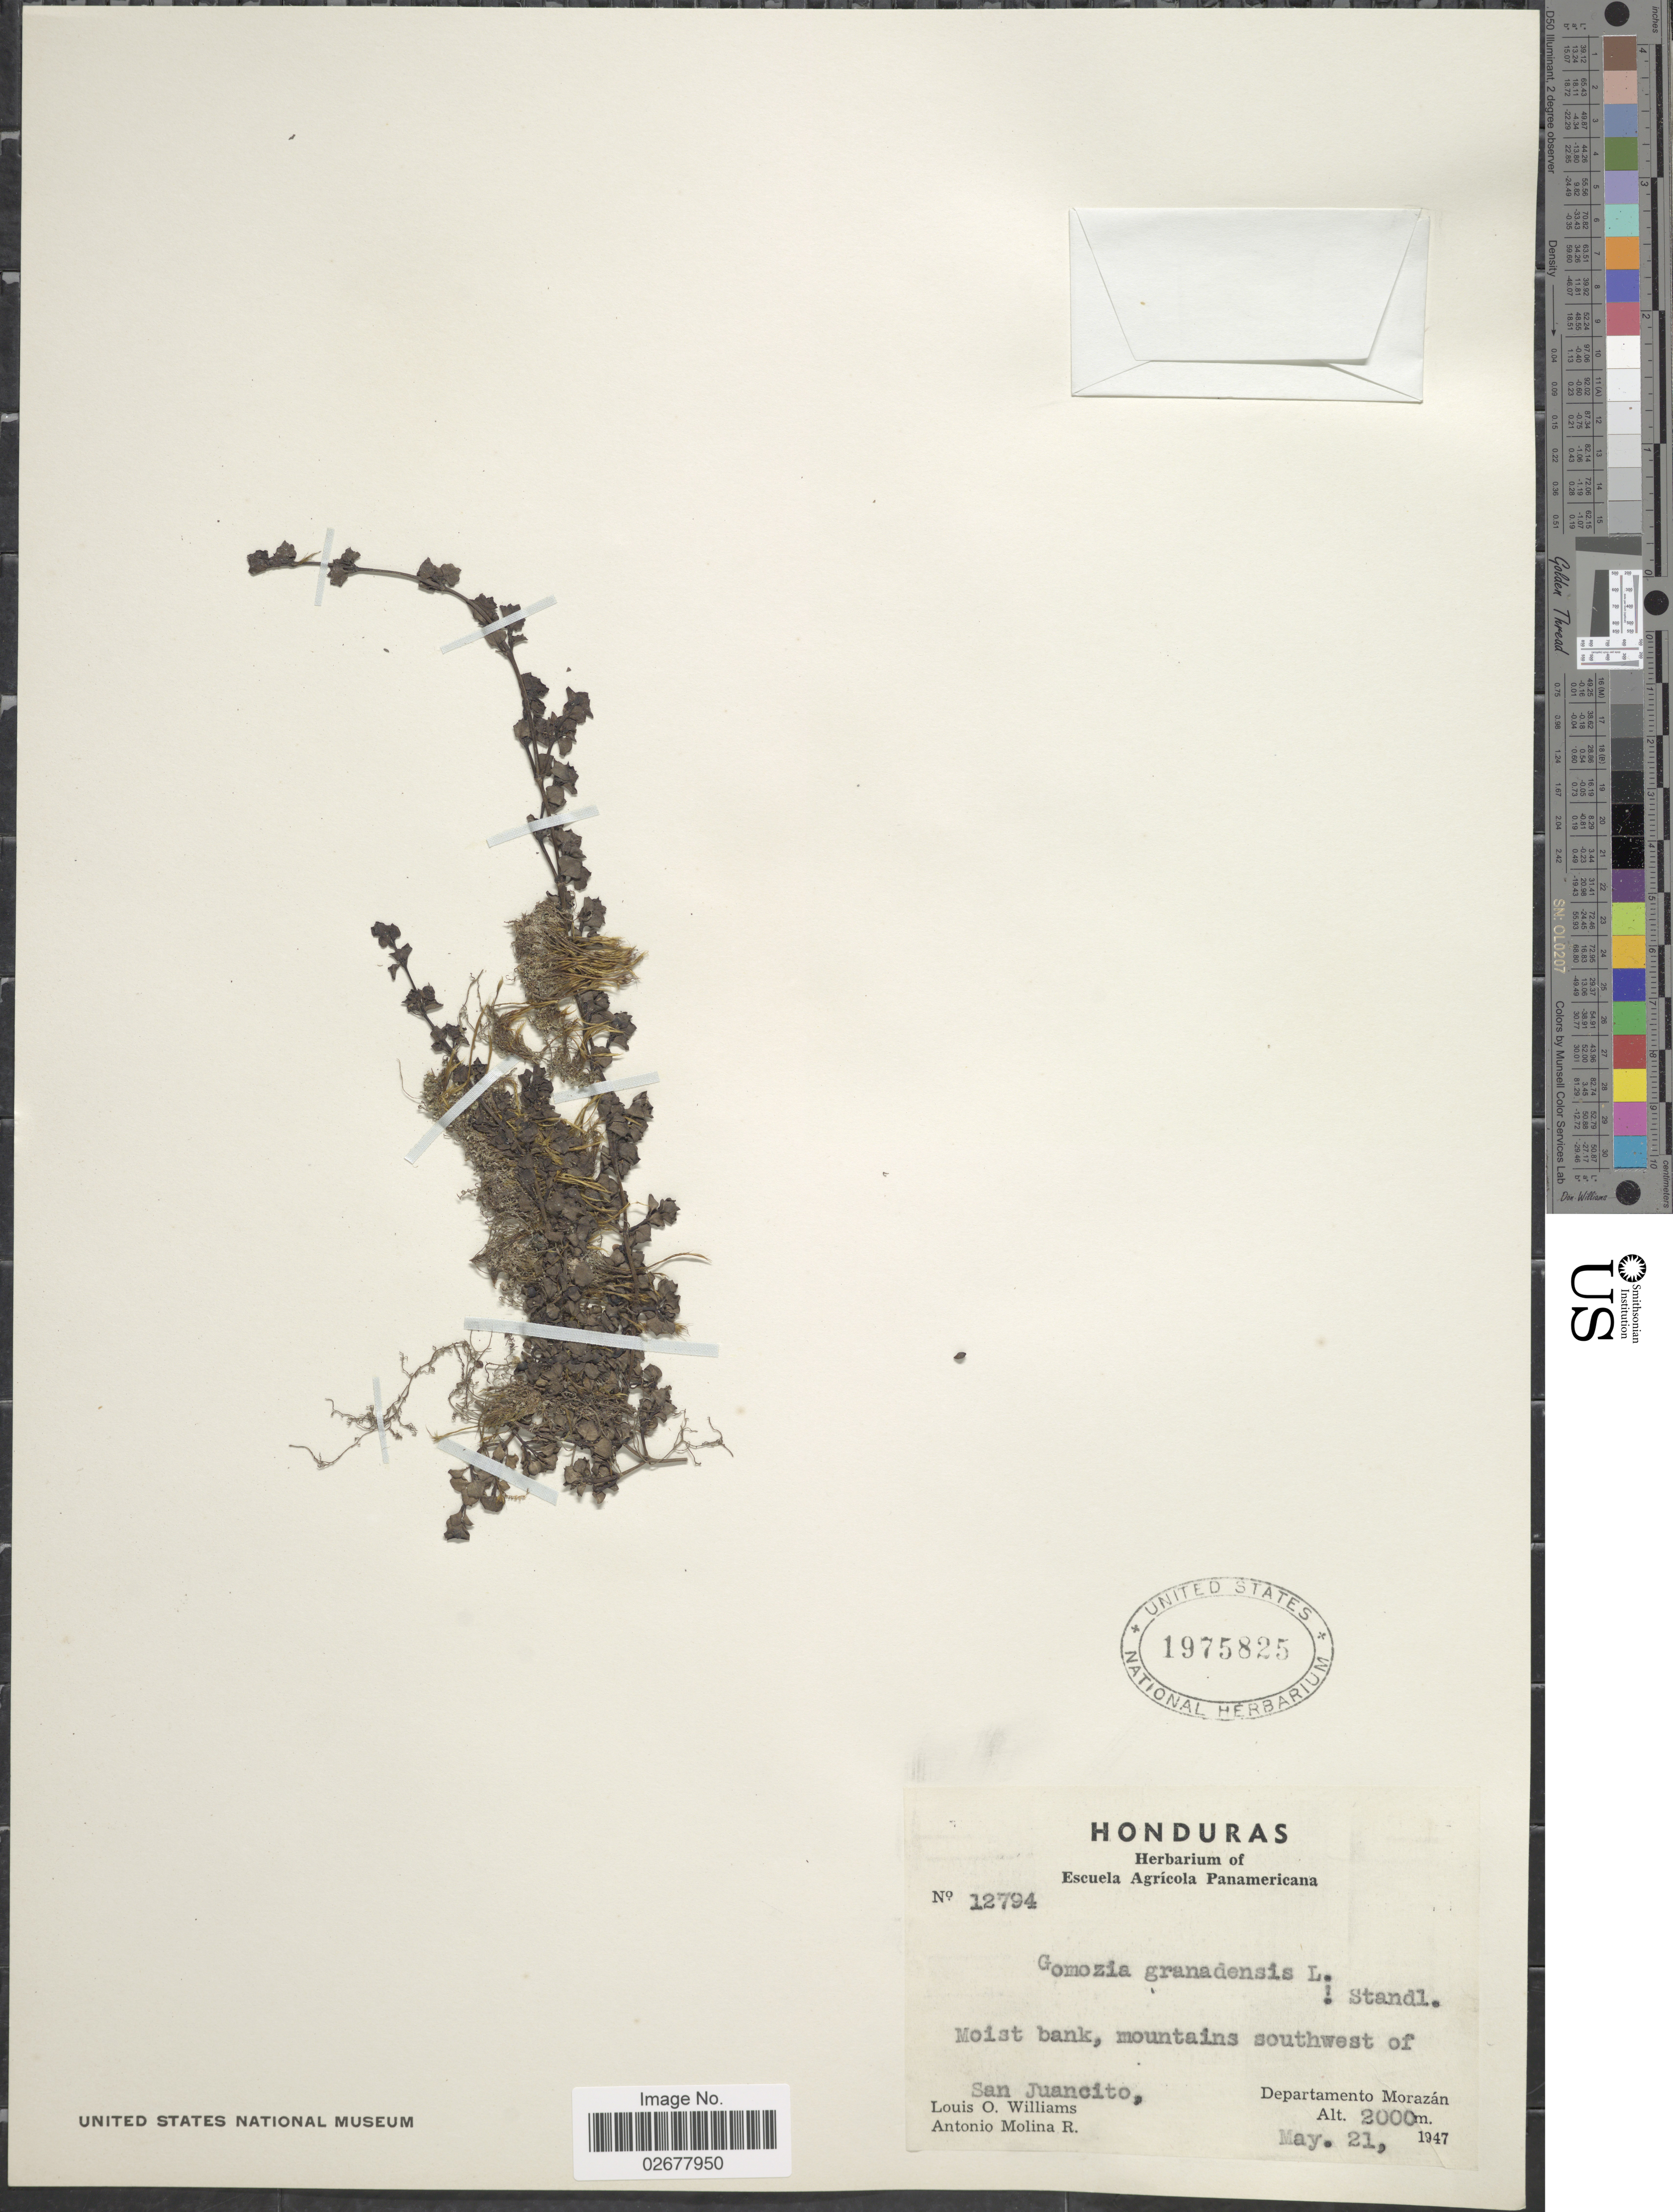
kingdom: Plantae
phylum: Tracheophyta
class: Magnoliopsida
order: Gentianales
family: Rubiaceae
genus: Nertera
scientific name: Nertera depressa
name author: Banks & Sol. ex Gaertn.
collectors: L. O. Williams & A. Molina R.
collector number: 12794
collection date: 1947-05-21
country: Honduras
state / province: Fco. Morazán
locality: Moist bank, mountains southwest of San Juancito, Departamento Morazán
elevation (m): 2000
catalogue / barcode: US 1975825